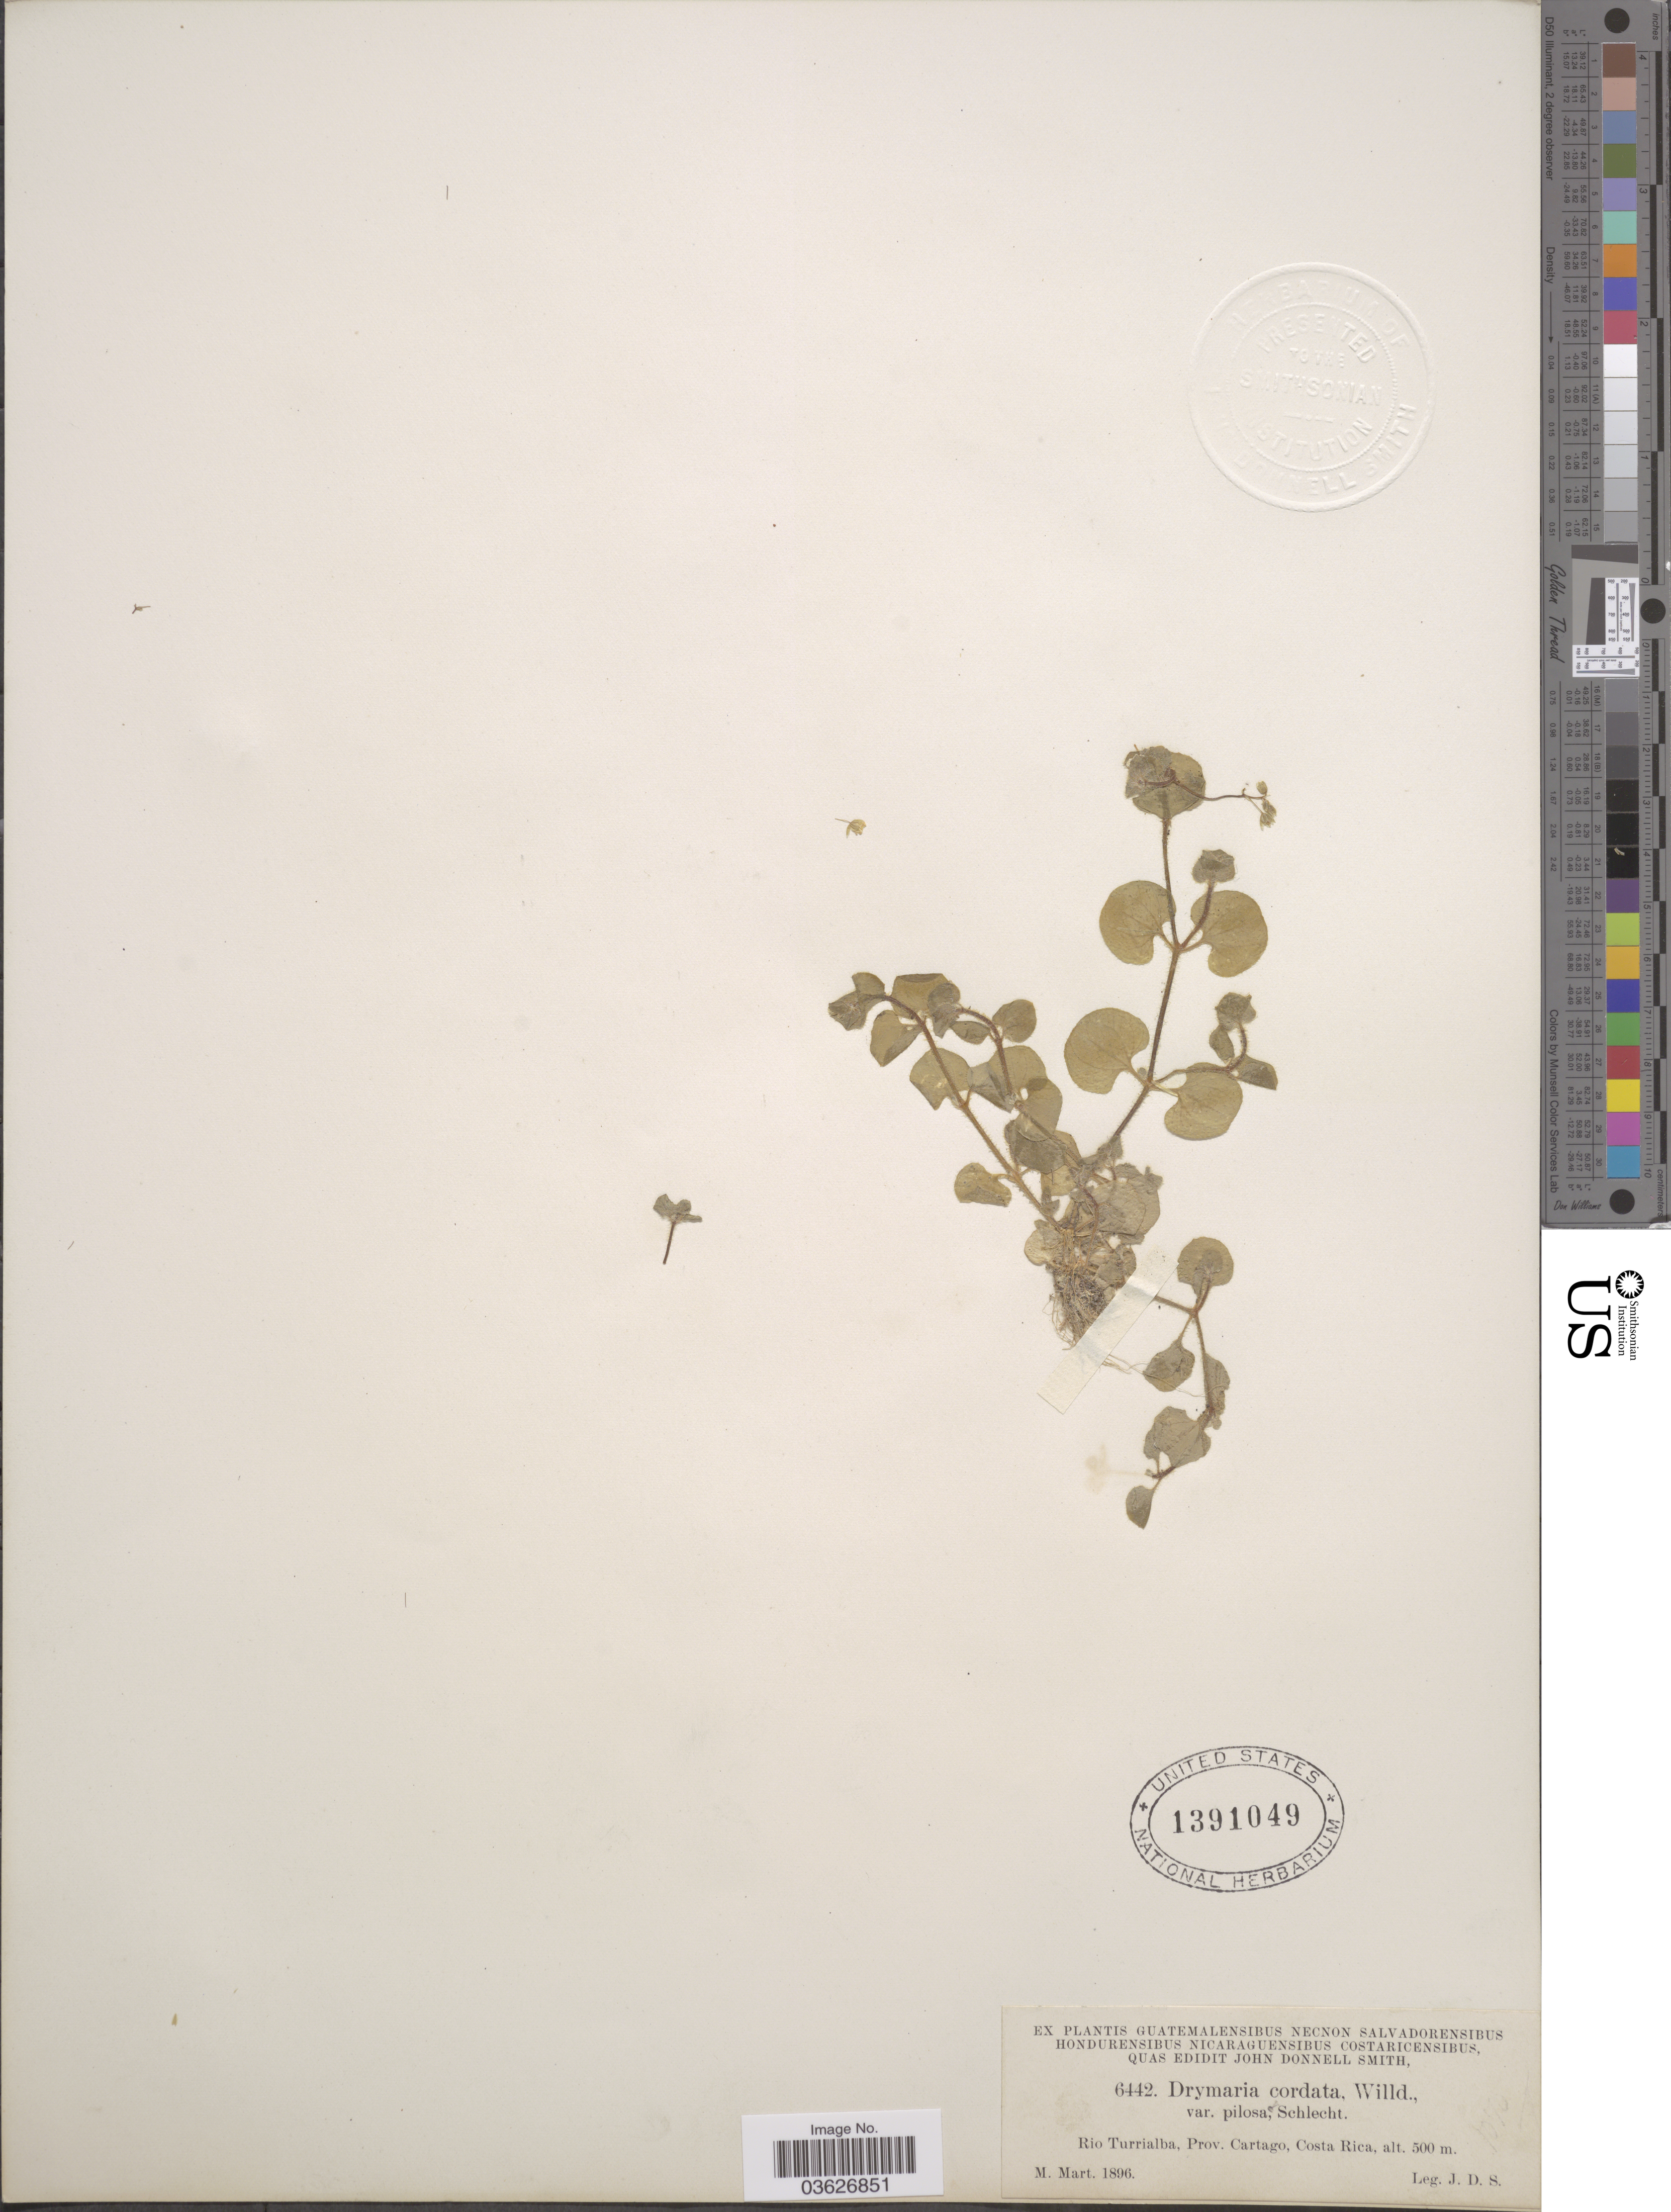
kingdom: Plantae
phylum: Tracheophyta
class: Magnoliopsida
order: Caryophyllales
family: Caryophyllaceae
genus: Drymaria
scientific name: Drymaria villosa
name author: Cham. & Schltdl.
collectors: J. Donnell Smith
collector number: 6442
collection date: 1896-03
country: Costa Rica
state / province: Cartago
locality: Rio Turrialba.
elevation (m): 500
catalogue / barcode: US 1391049